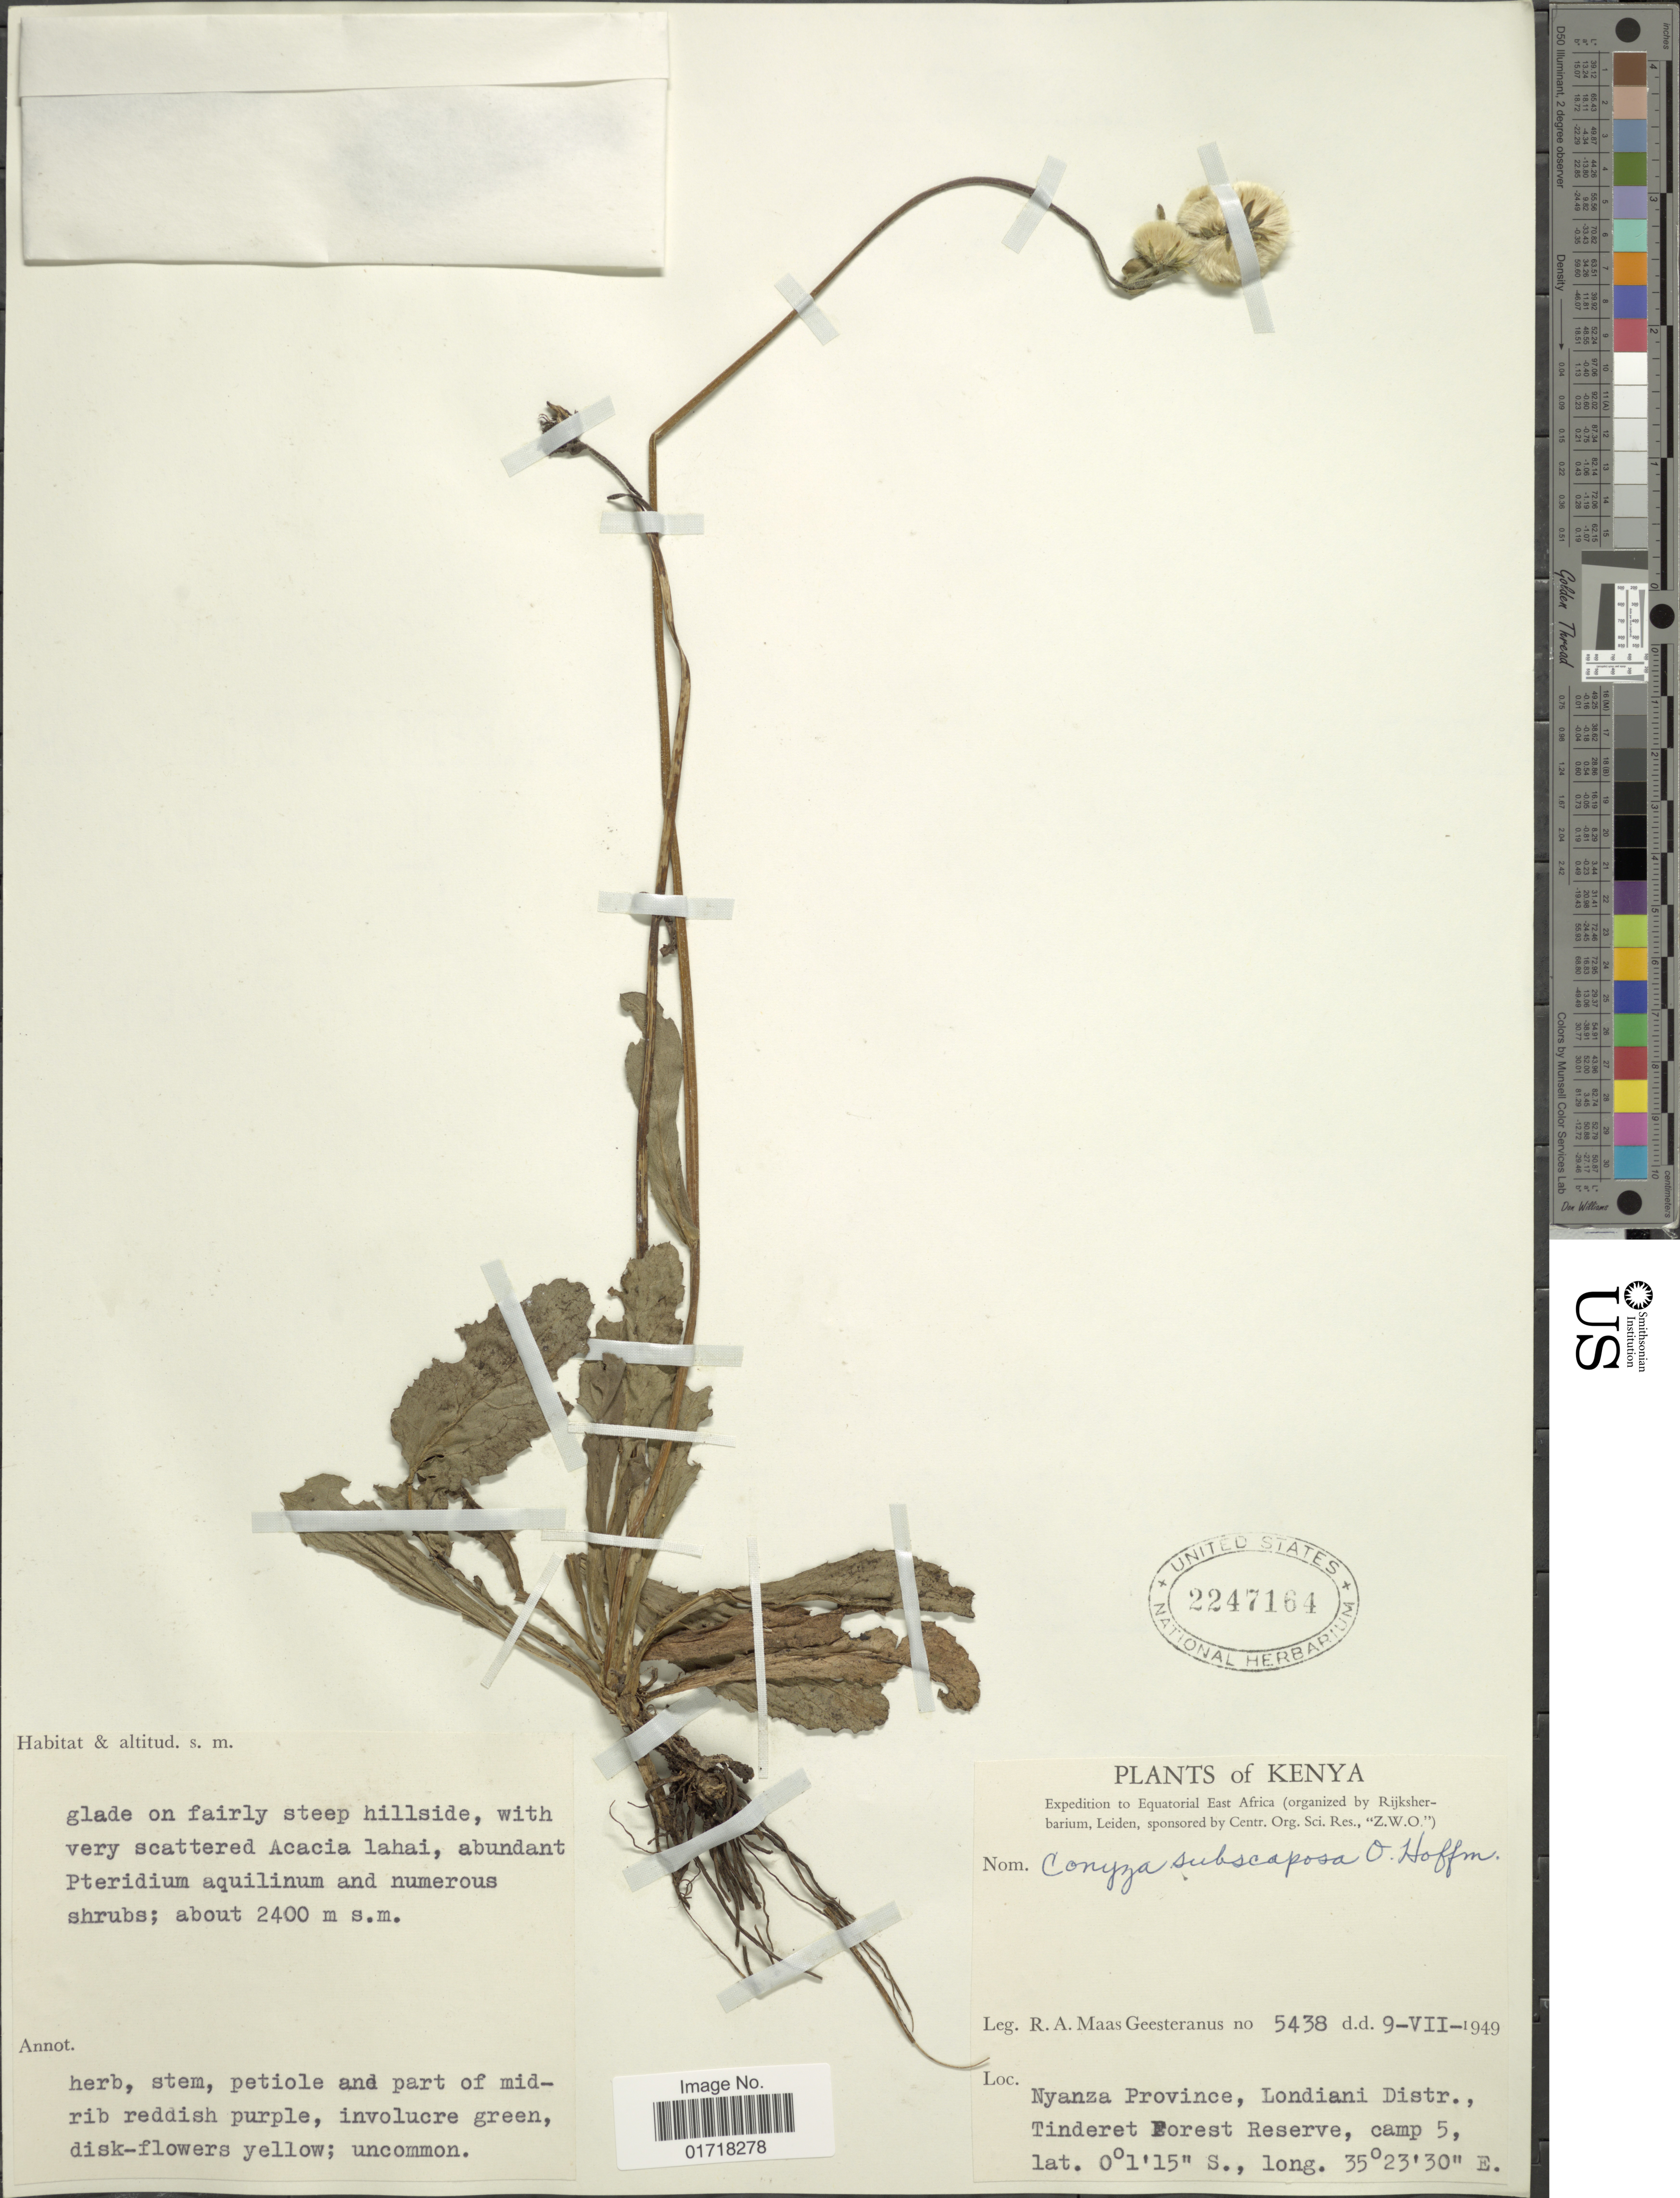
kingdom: Plantae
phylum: Tracheophyta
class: Magnoliopsida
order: Asterales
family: Asteraceae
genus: Conyza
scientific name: Conyza subcaposa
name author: O. Hoffm.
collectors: R. A. Maas Geesteranus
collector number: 5438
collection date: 1949-07-09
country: Kenya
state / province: Kericho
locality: Nyanza Province, Londiani Distr., Tinderet Forest Reserve, camp 5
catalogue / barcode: US 2247164